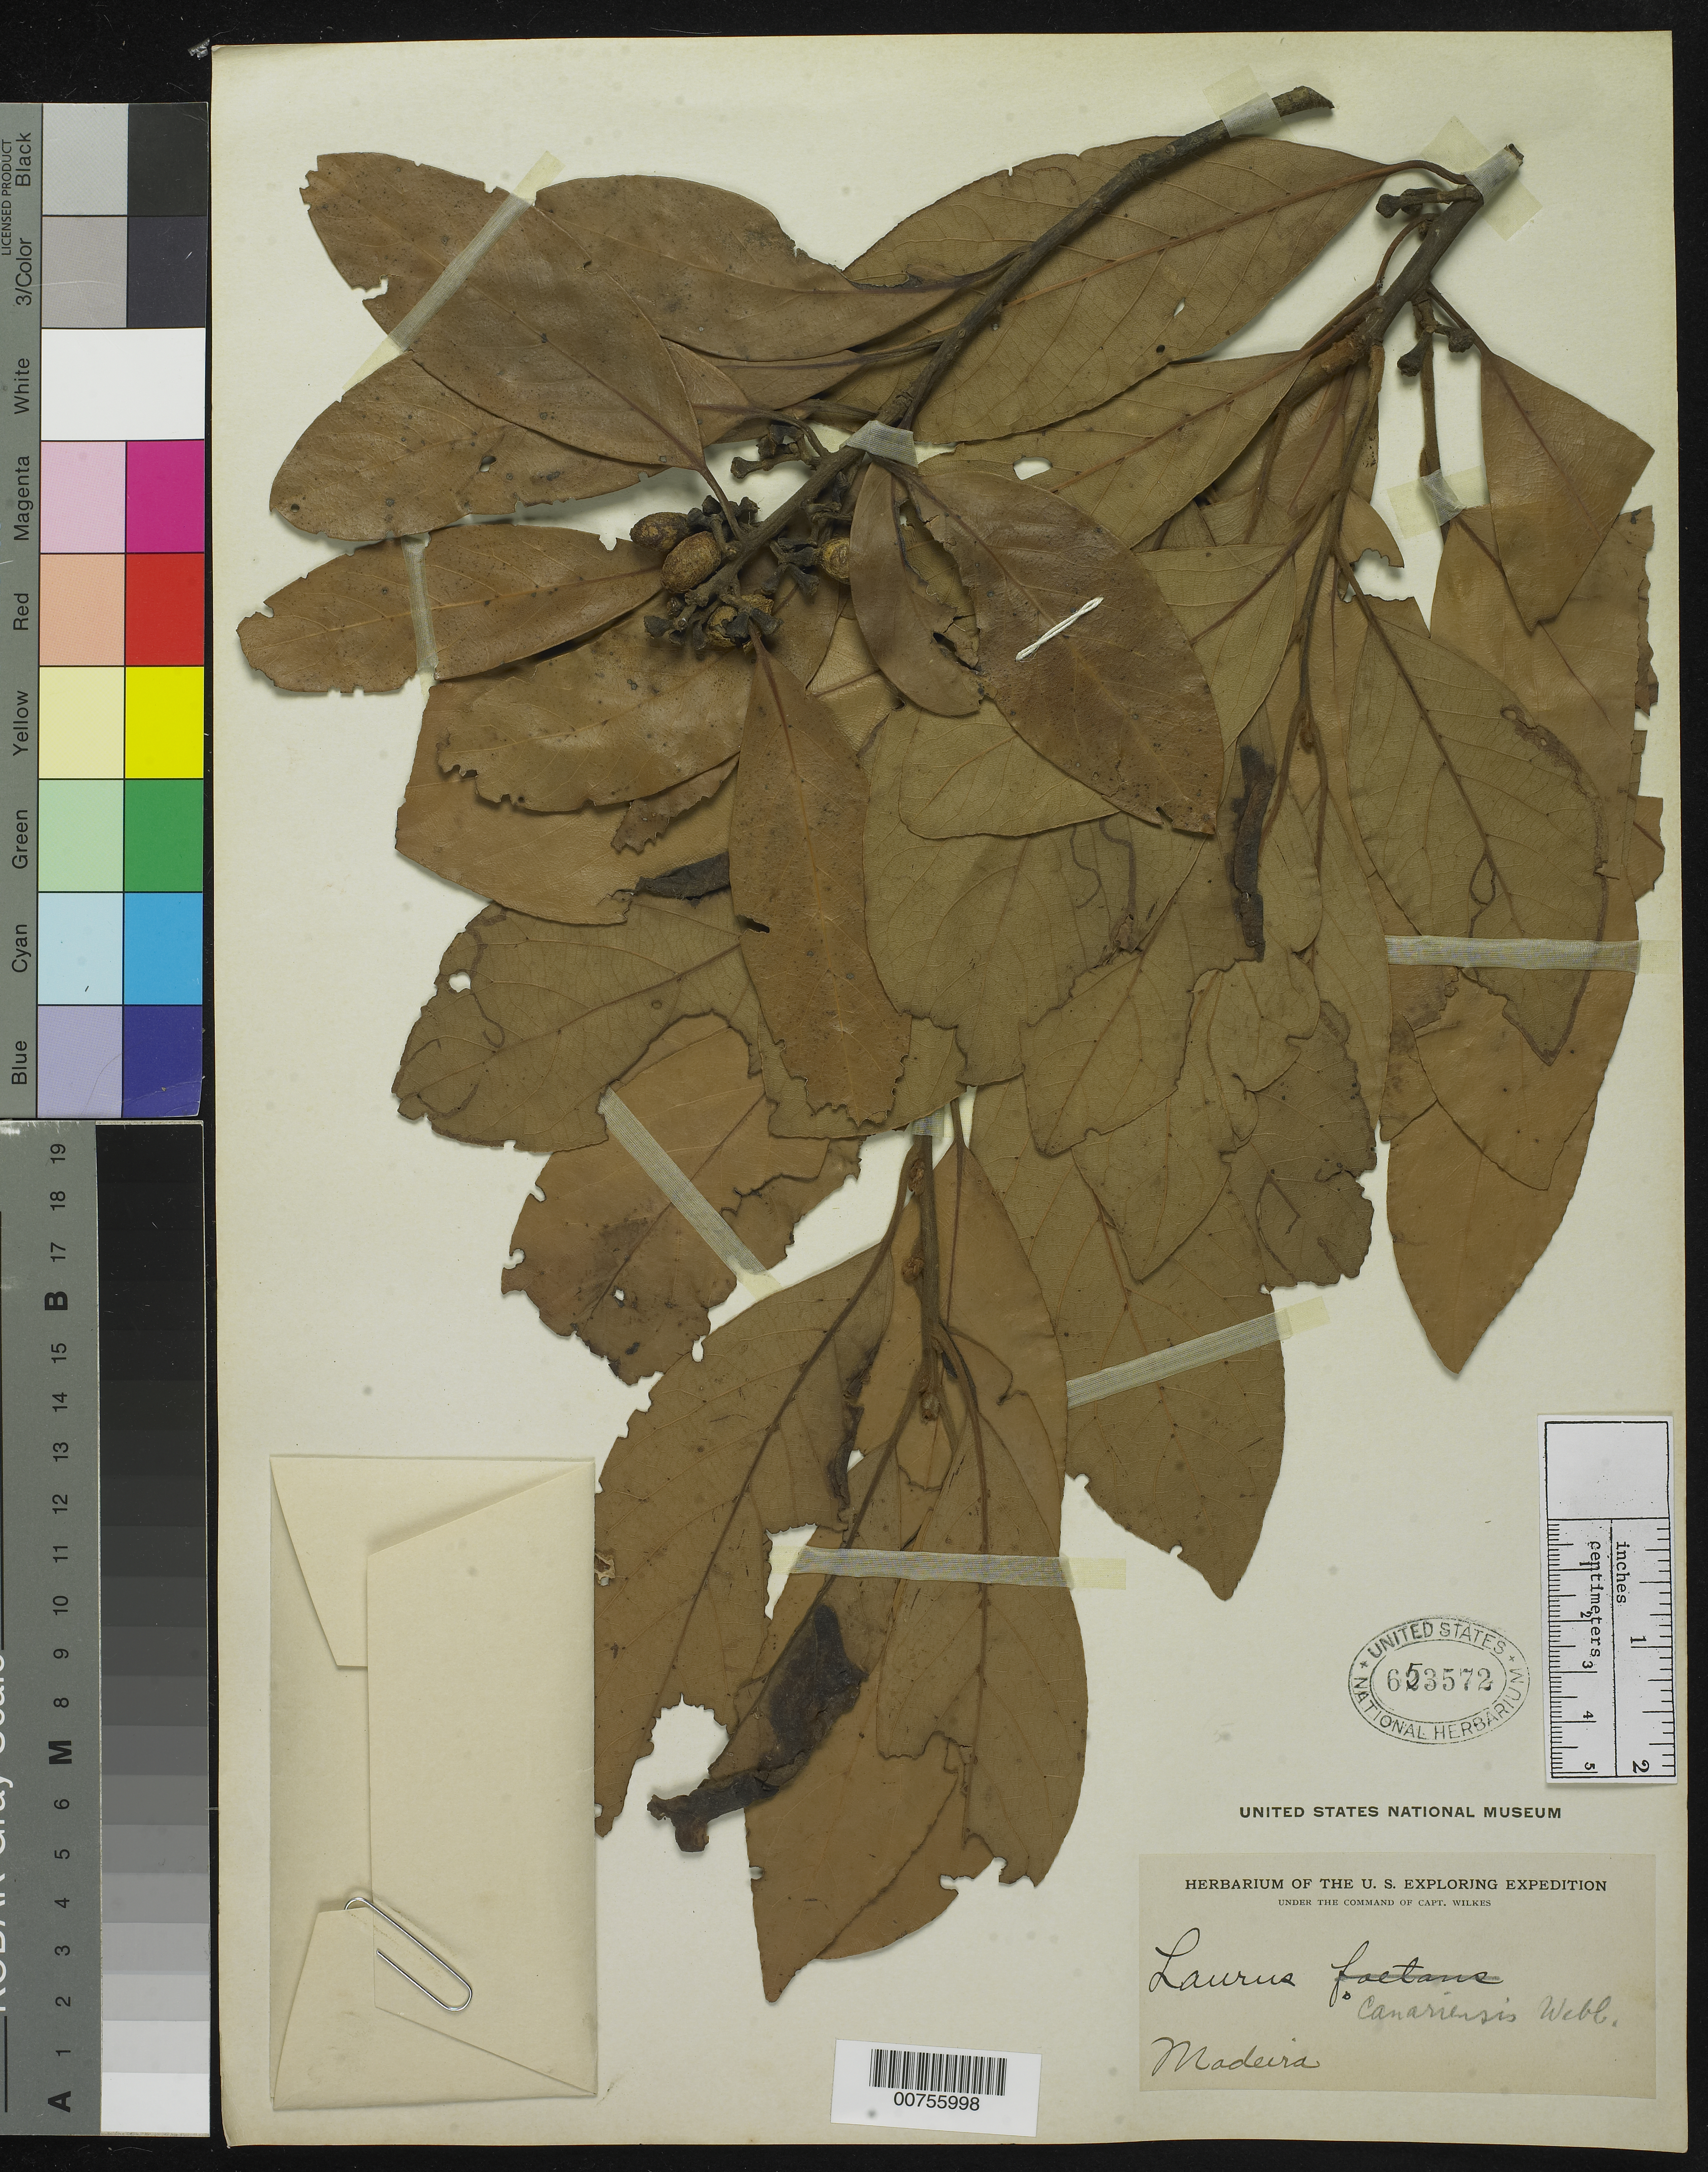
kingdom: Plantae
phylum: Tracheophyta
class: Magnoliopsida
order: Laurales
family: Lauraceae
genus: Laurus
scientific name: Laurus canariensis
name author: Willd.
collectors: Wilkes Explor. Exped.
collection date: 1838/1842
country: Portugal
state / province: Madeira (Aut. Reg.)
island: Madeira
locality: Funchal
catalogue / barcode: US 653572